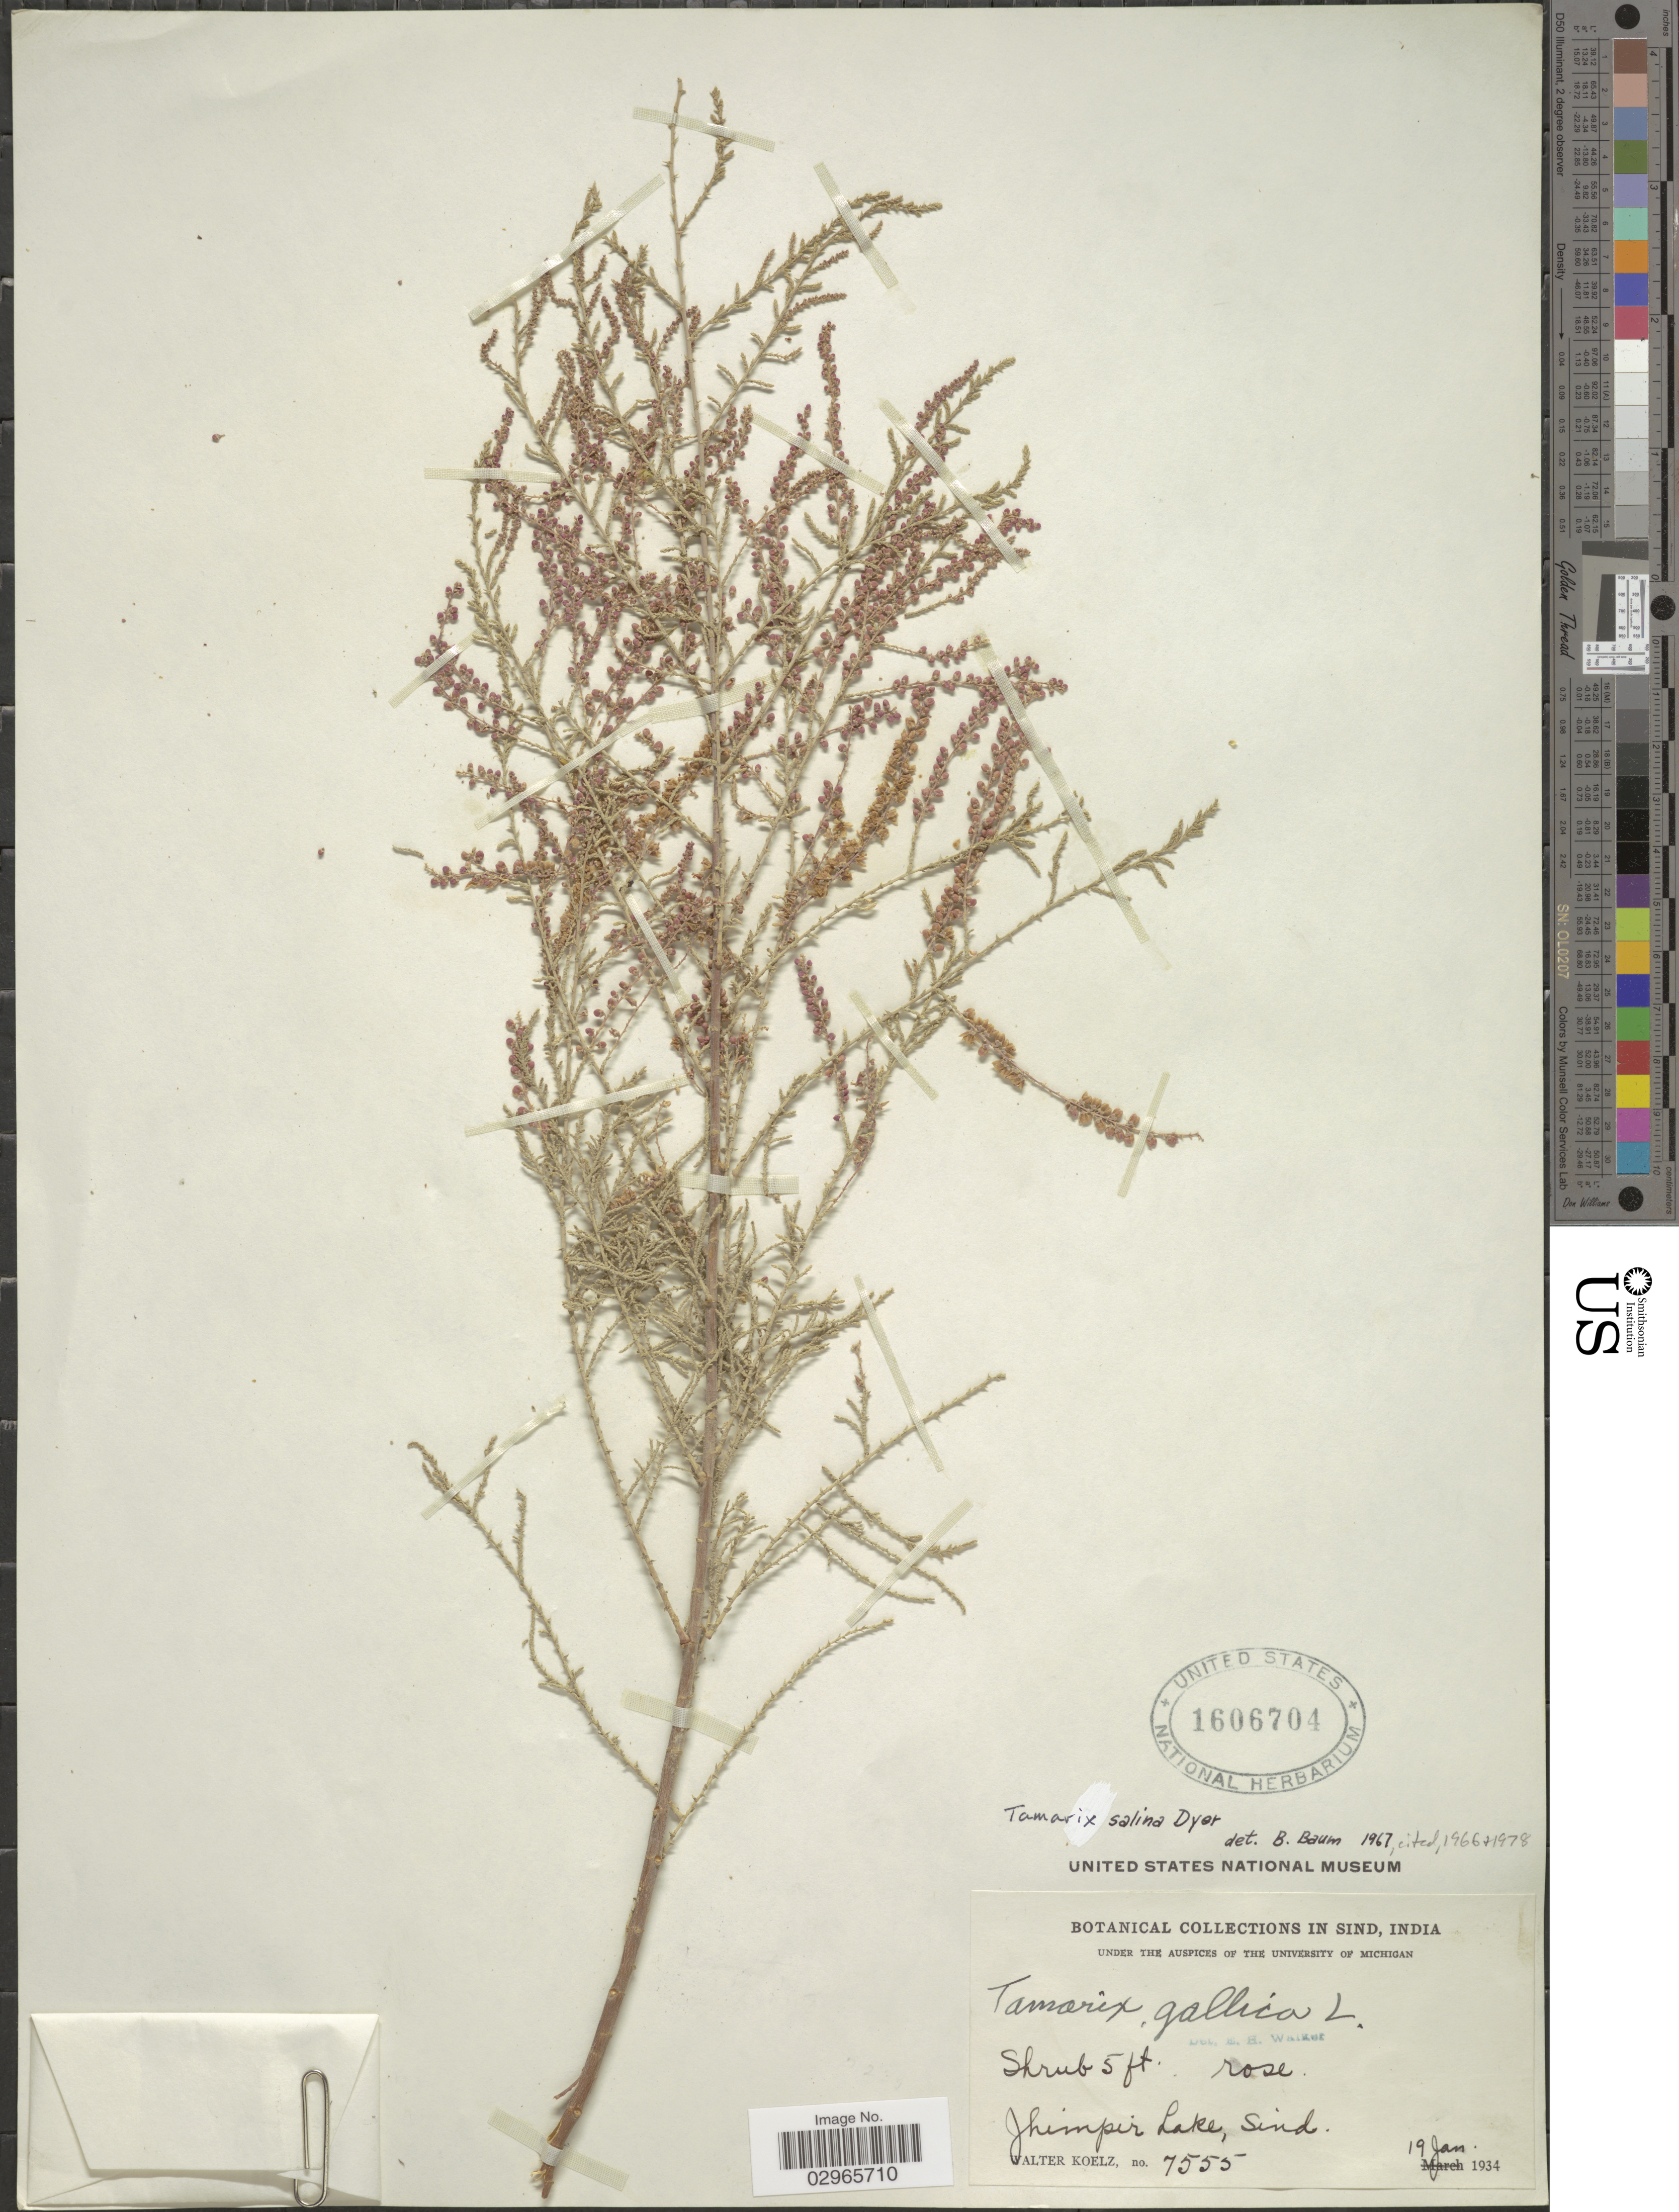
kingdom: Plantae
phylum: Tracheophyta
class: Magnoliopsida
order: Caryophyllales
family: Tamaricaceae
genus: Tamarix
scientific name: Tamarix salina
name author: Dyer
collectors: W. N. Koelz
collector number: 7555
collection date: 1934-01-19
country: Pakistan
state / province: Sindh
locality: Jhimpir Lake, Sind.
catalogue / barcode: US 1606704